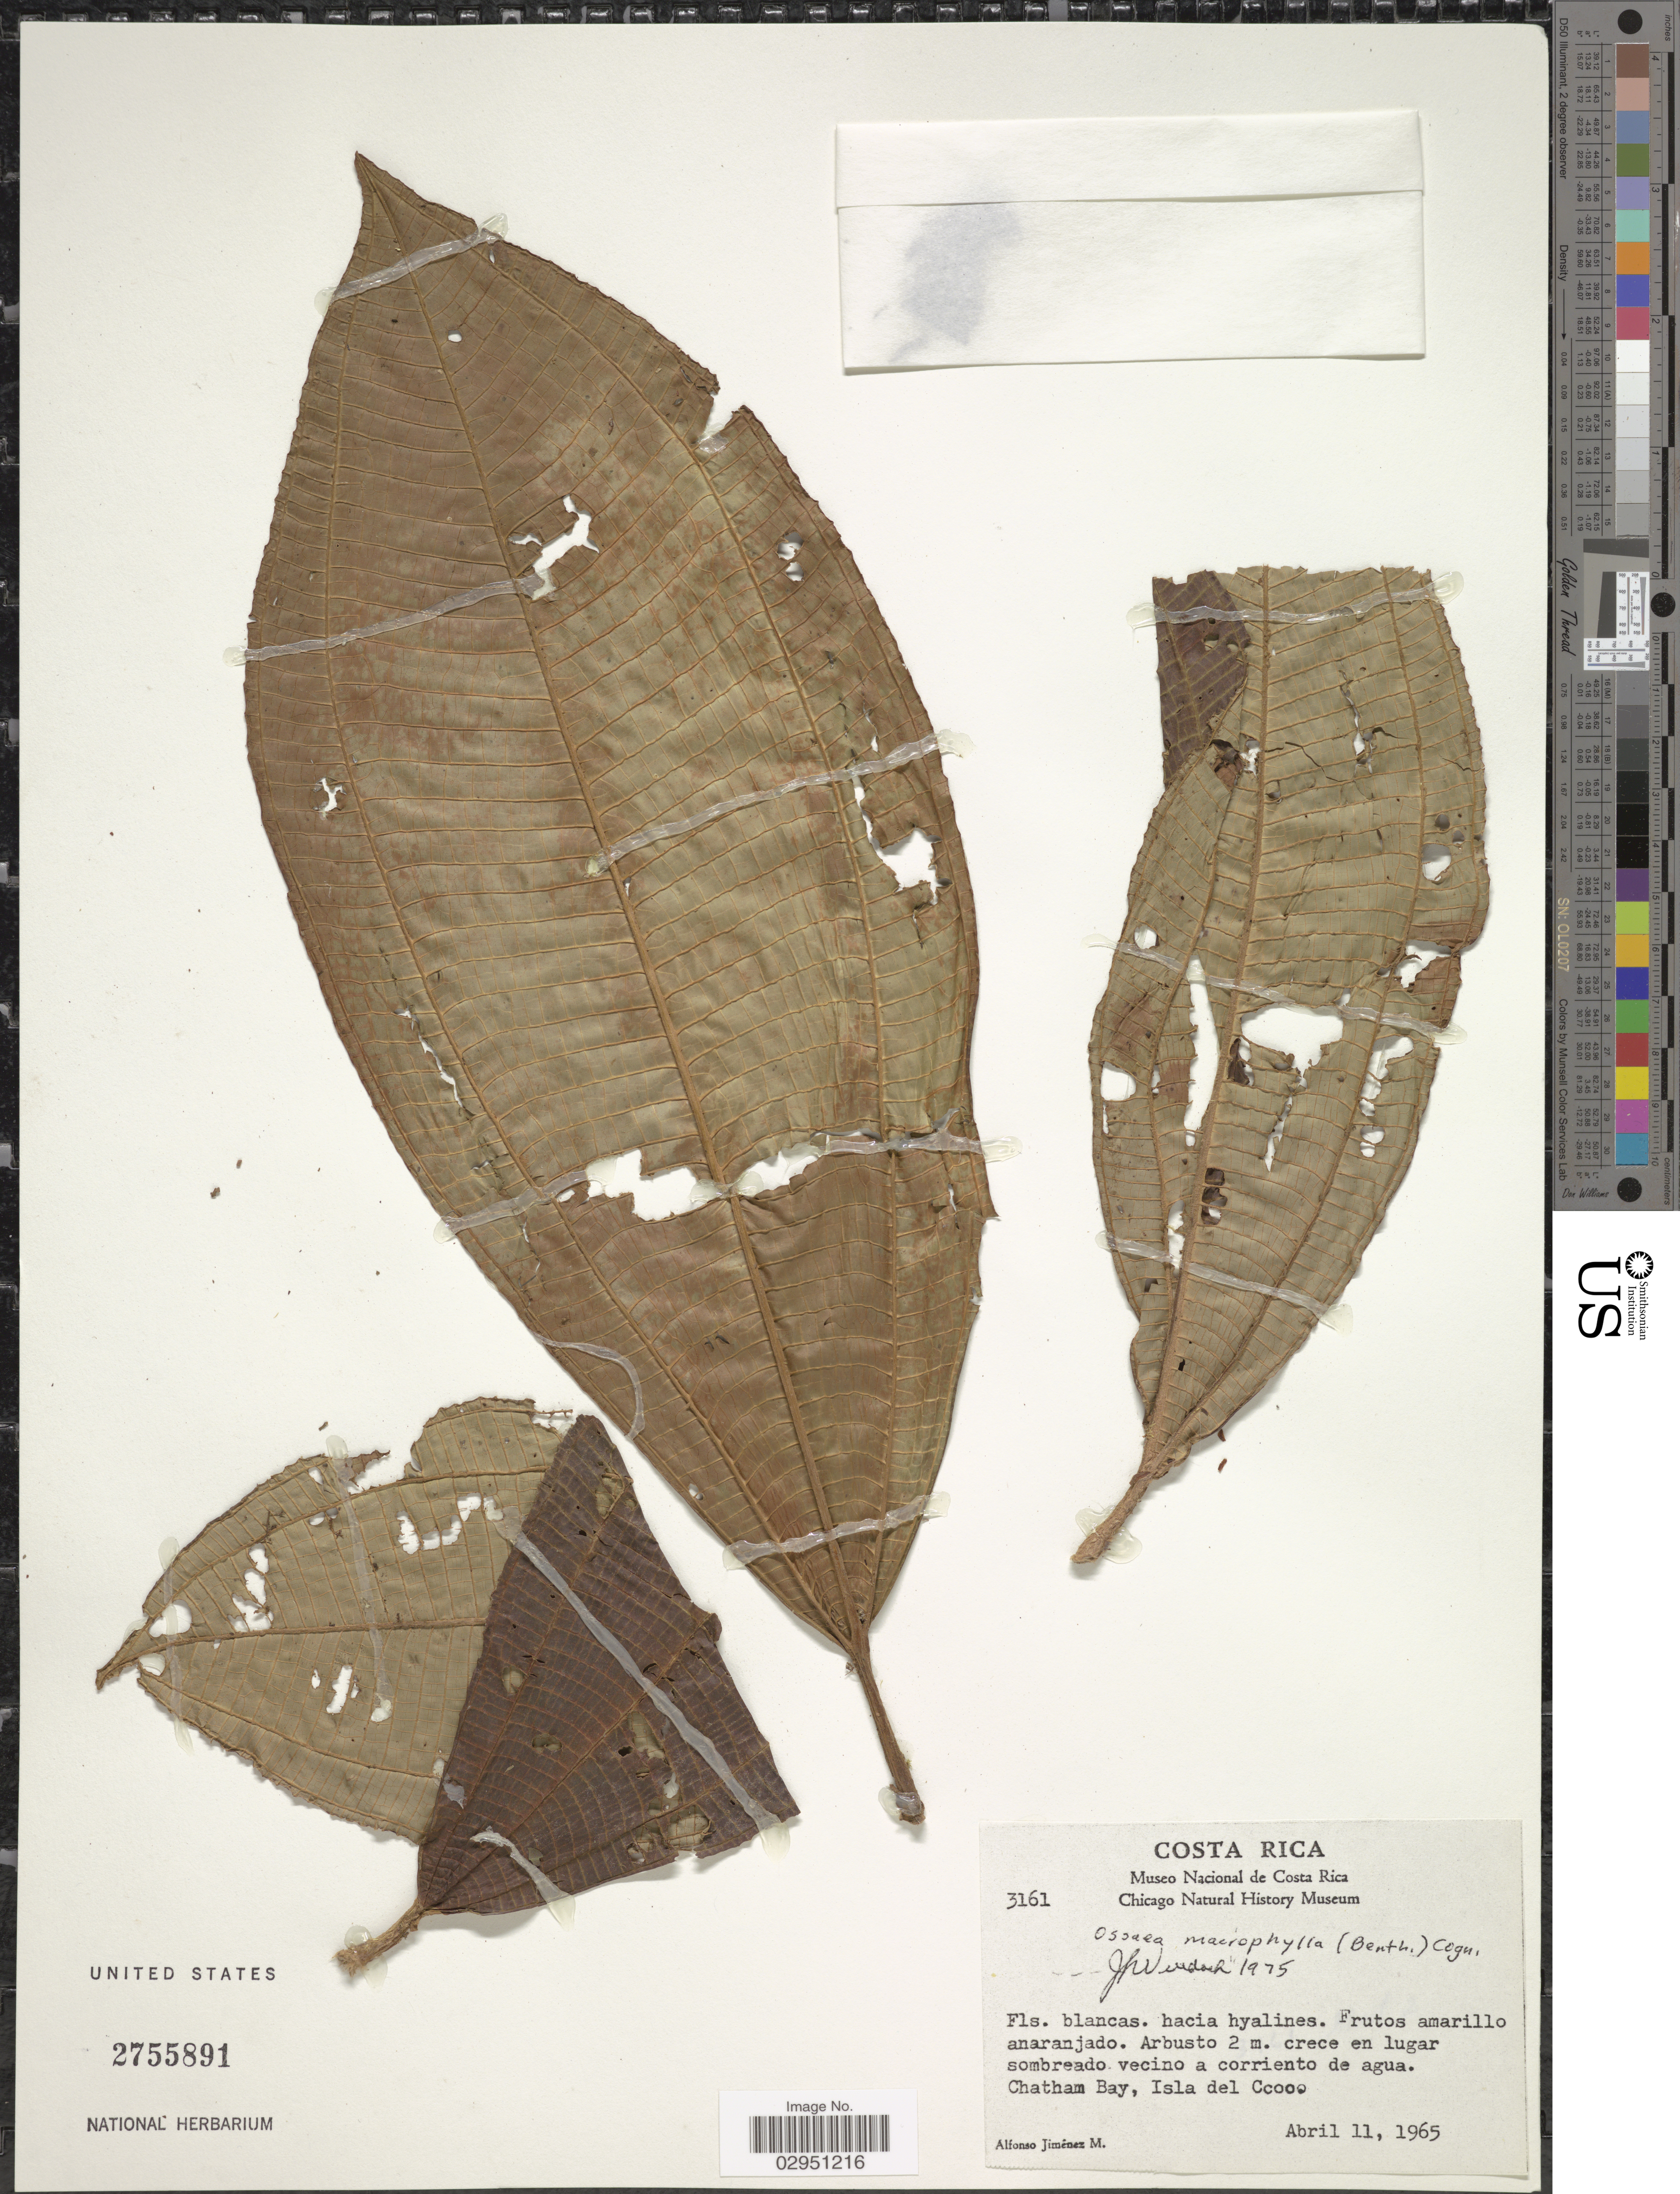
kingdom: Plantae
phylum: Tracheophyta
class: Magnoliopsida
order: Myrtales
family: Melastomataceae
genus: Ossaea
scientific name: Ossaea macrophylla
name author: (Benth.) Cogn.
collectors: A. Jimenez M.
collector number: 3161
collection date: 1965-04-11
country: Costa Rica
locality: Chatham Bay, Isla del Ccoo.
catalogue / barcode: US 2755891